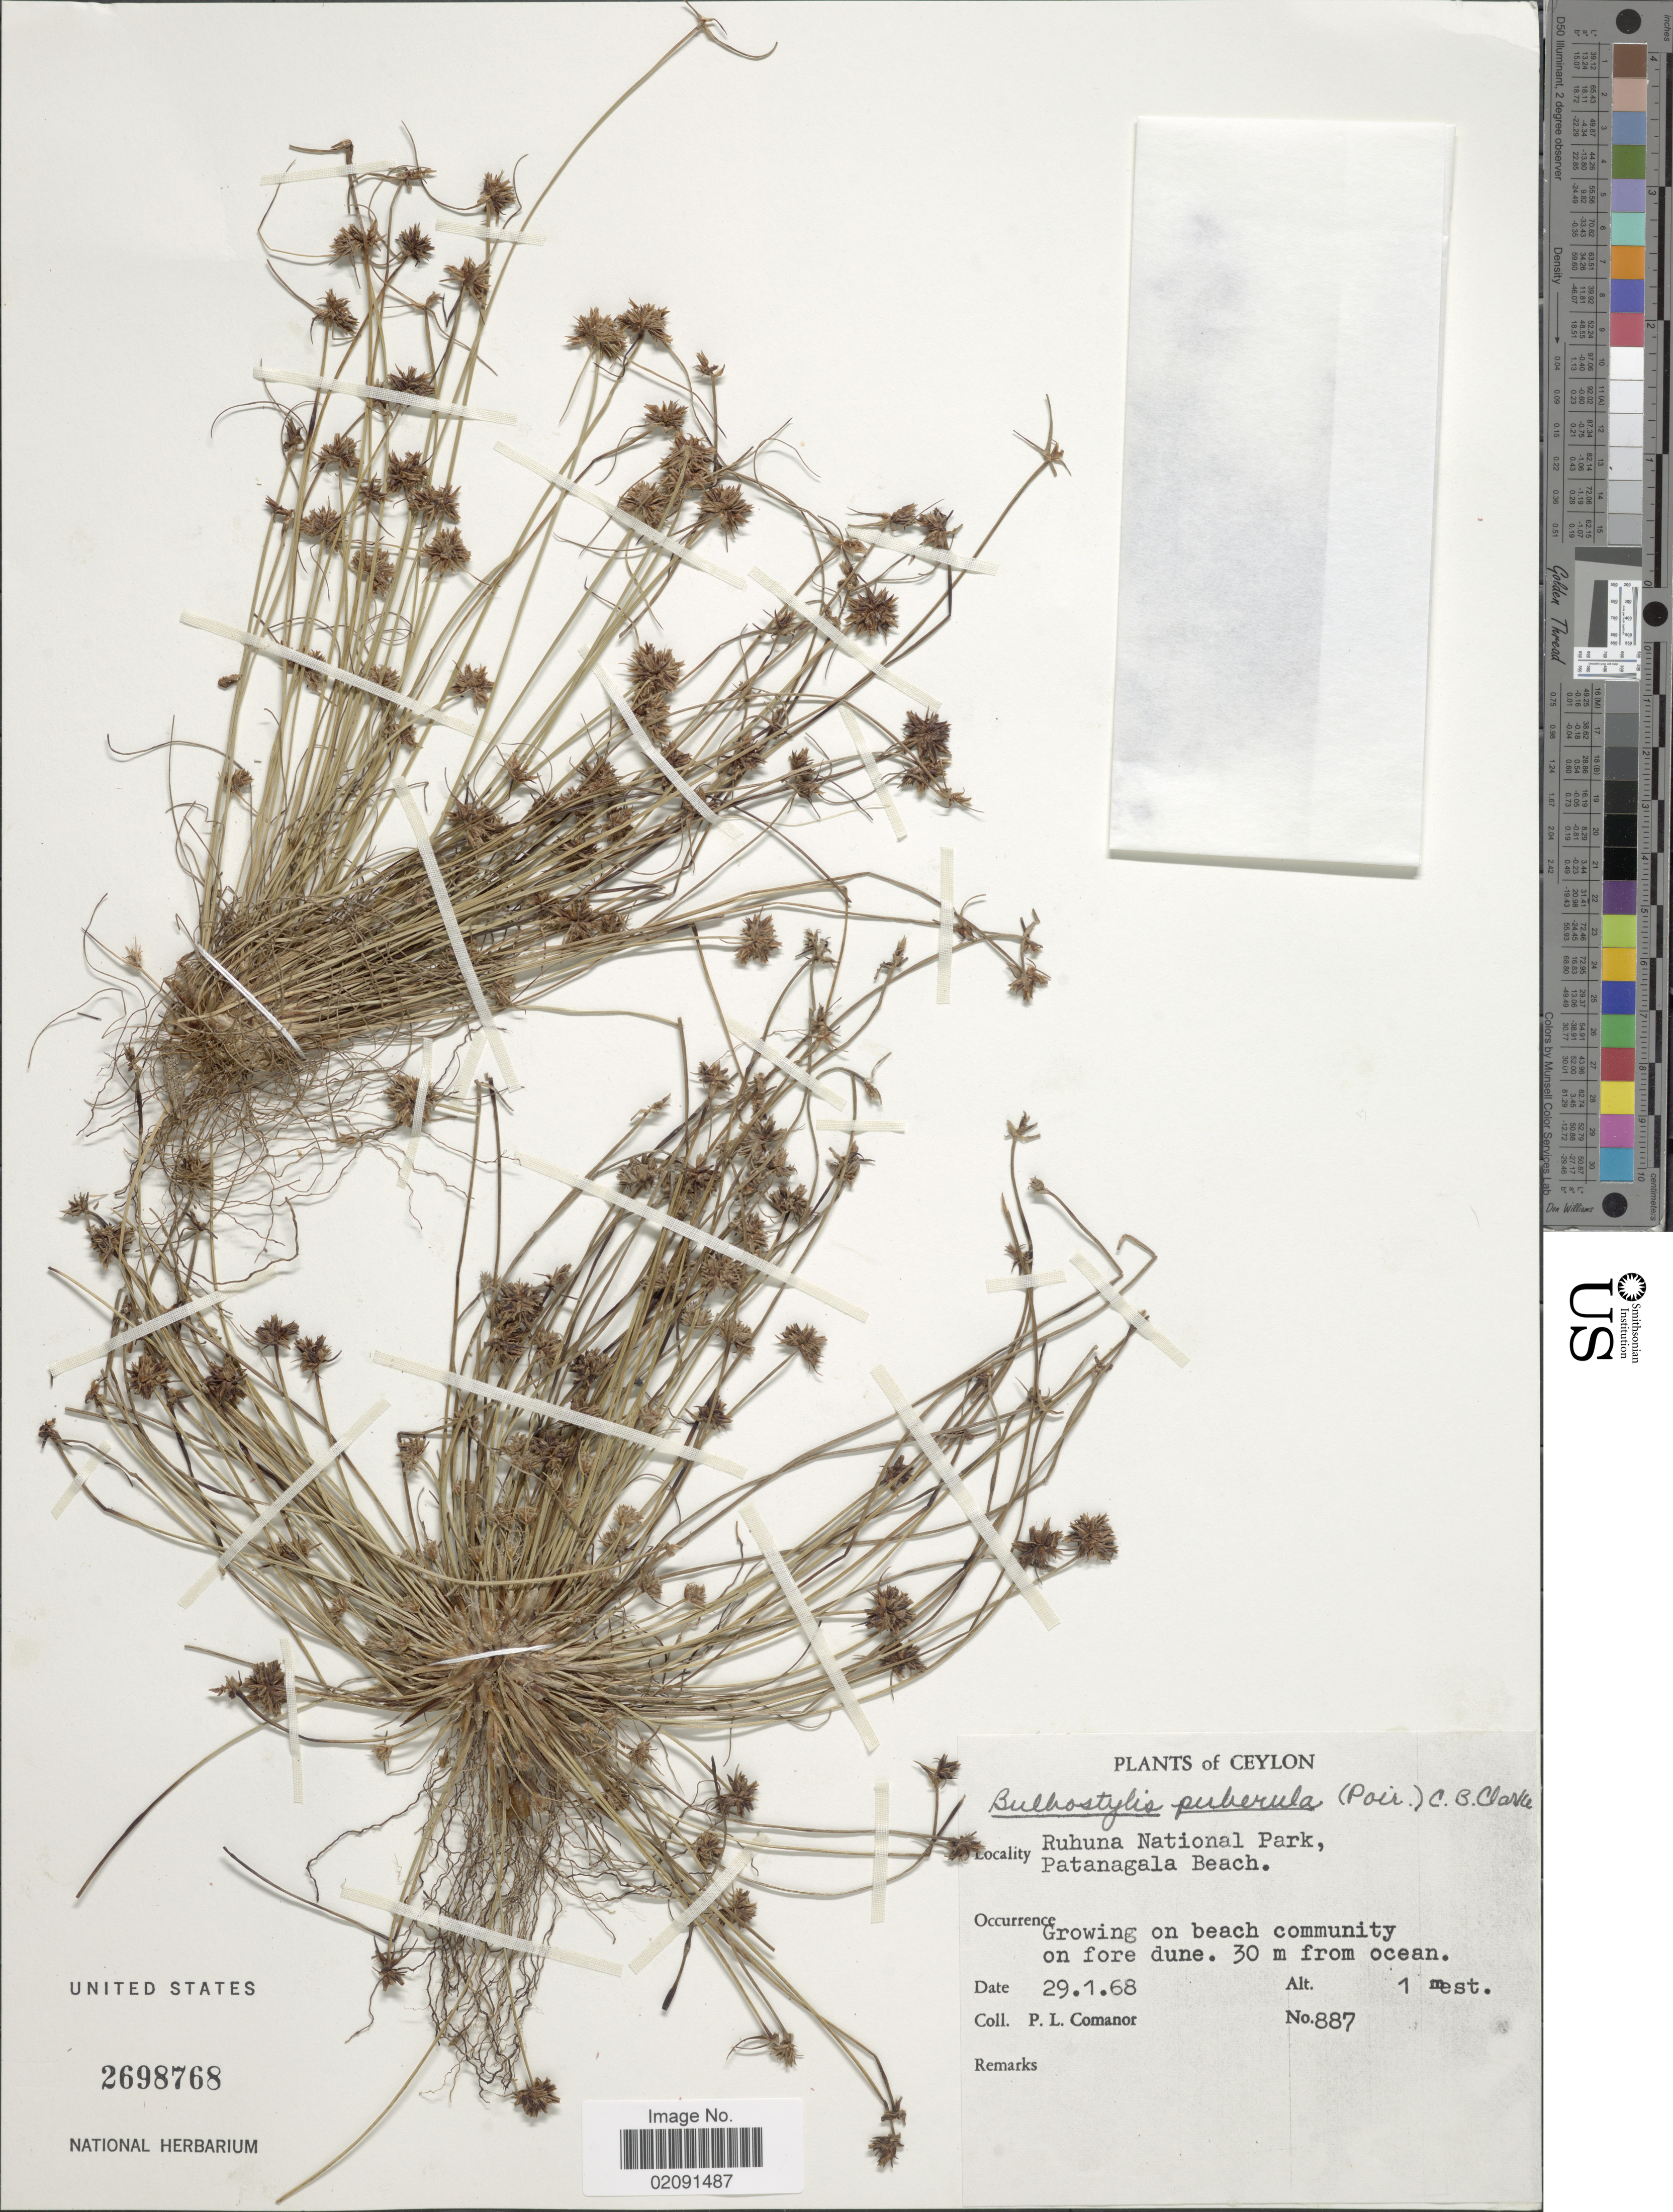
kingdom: Plantae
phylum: Tracheophyta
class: Liliopsida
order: Poales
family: Cyperaceae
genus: Bulbostylis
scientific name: Bulbostylis barbata subsp. pulchella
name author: (Thwaites) T. Koyama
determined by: Strong, Mark T., (BOT), Smithsonian Institution - National Museum of Natural History (UNITED STATES)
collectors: P. Comanor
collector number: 887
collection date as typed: Transcribed d/m/y: 29/1/68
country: Sri Lanka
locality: Ceylon, Ruhuna National Park, Patanagala Beach, on beach community on fore dune, 30 m from ocean.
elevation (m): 1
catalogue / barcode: US 2698768